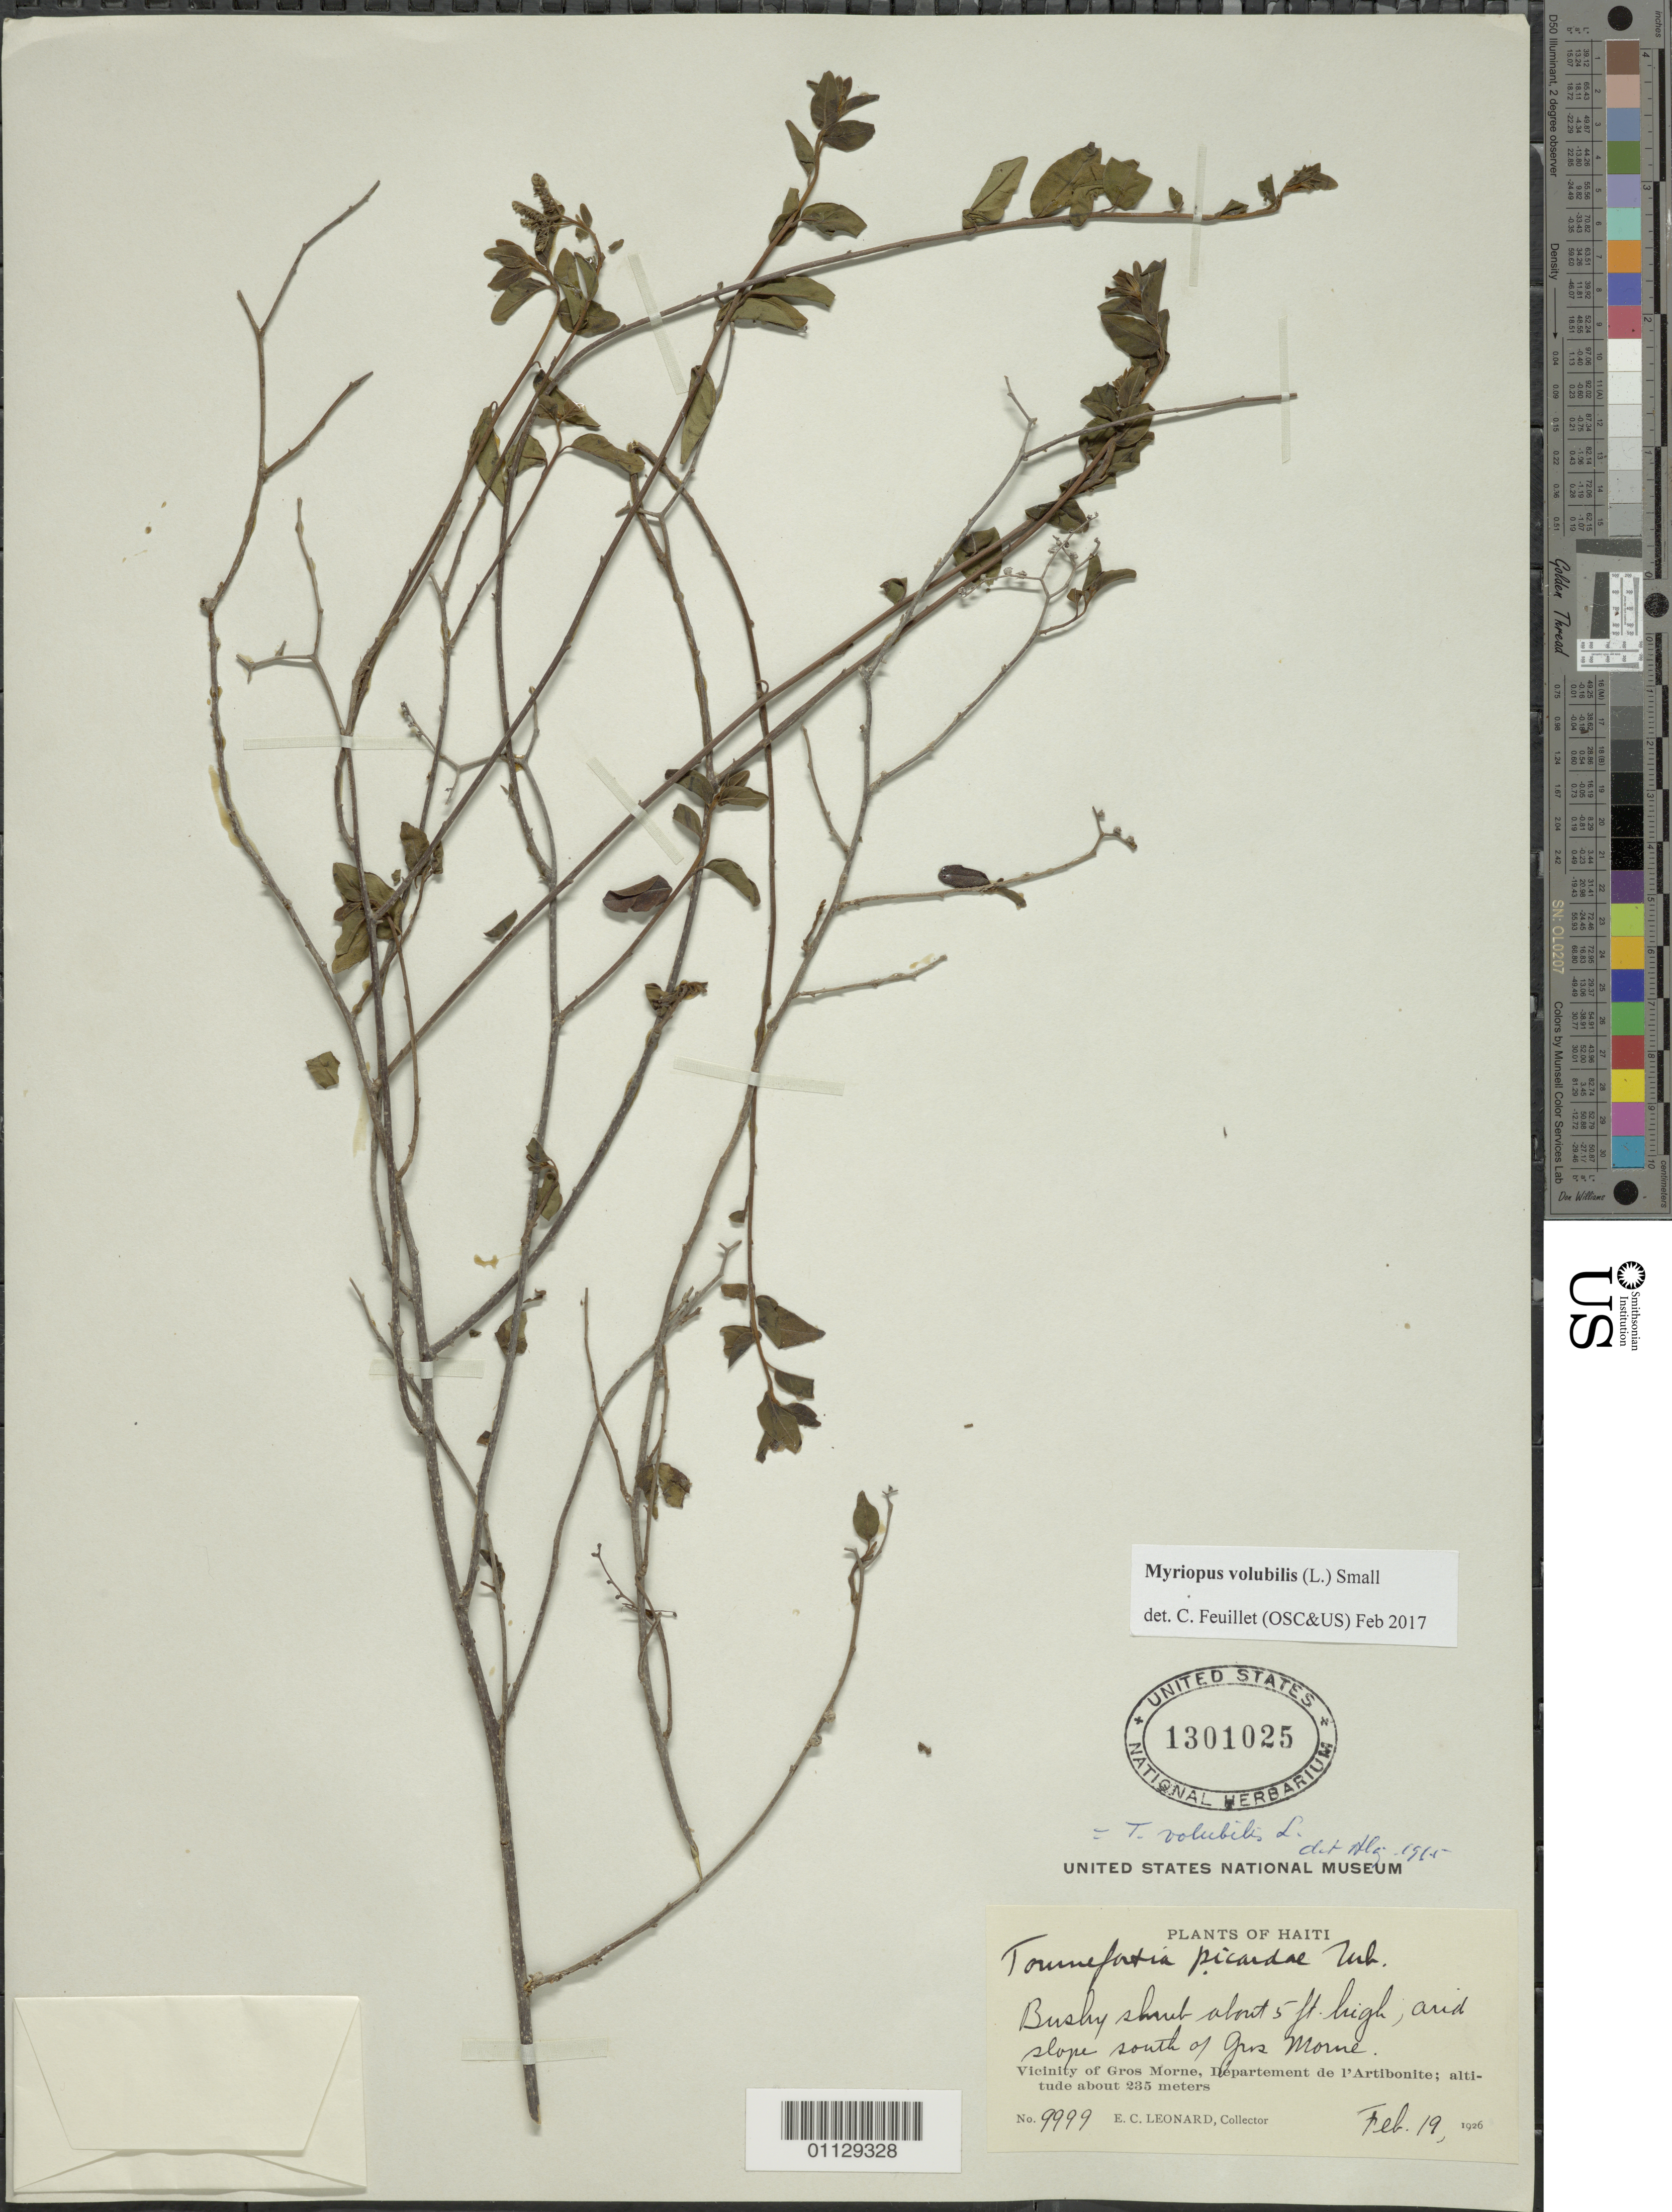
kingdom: Plantae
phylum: Tracheophyta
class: Magnoliopsida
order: Boraginales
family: Heliotropiaceae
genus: Myriopus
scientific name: Myriopus volubilis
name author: (L.) Small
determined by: Feuillet, C.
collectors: E. C. Leonard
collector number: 9999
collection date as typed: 19 Feb 1926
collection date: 1926-02-19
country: Haiti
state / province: Artibonite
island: Hispaniola I.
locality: Gros Morne, Department de l'Artibonite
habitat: Arid slope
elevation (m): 235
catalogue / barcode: US 1301025